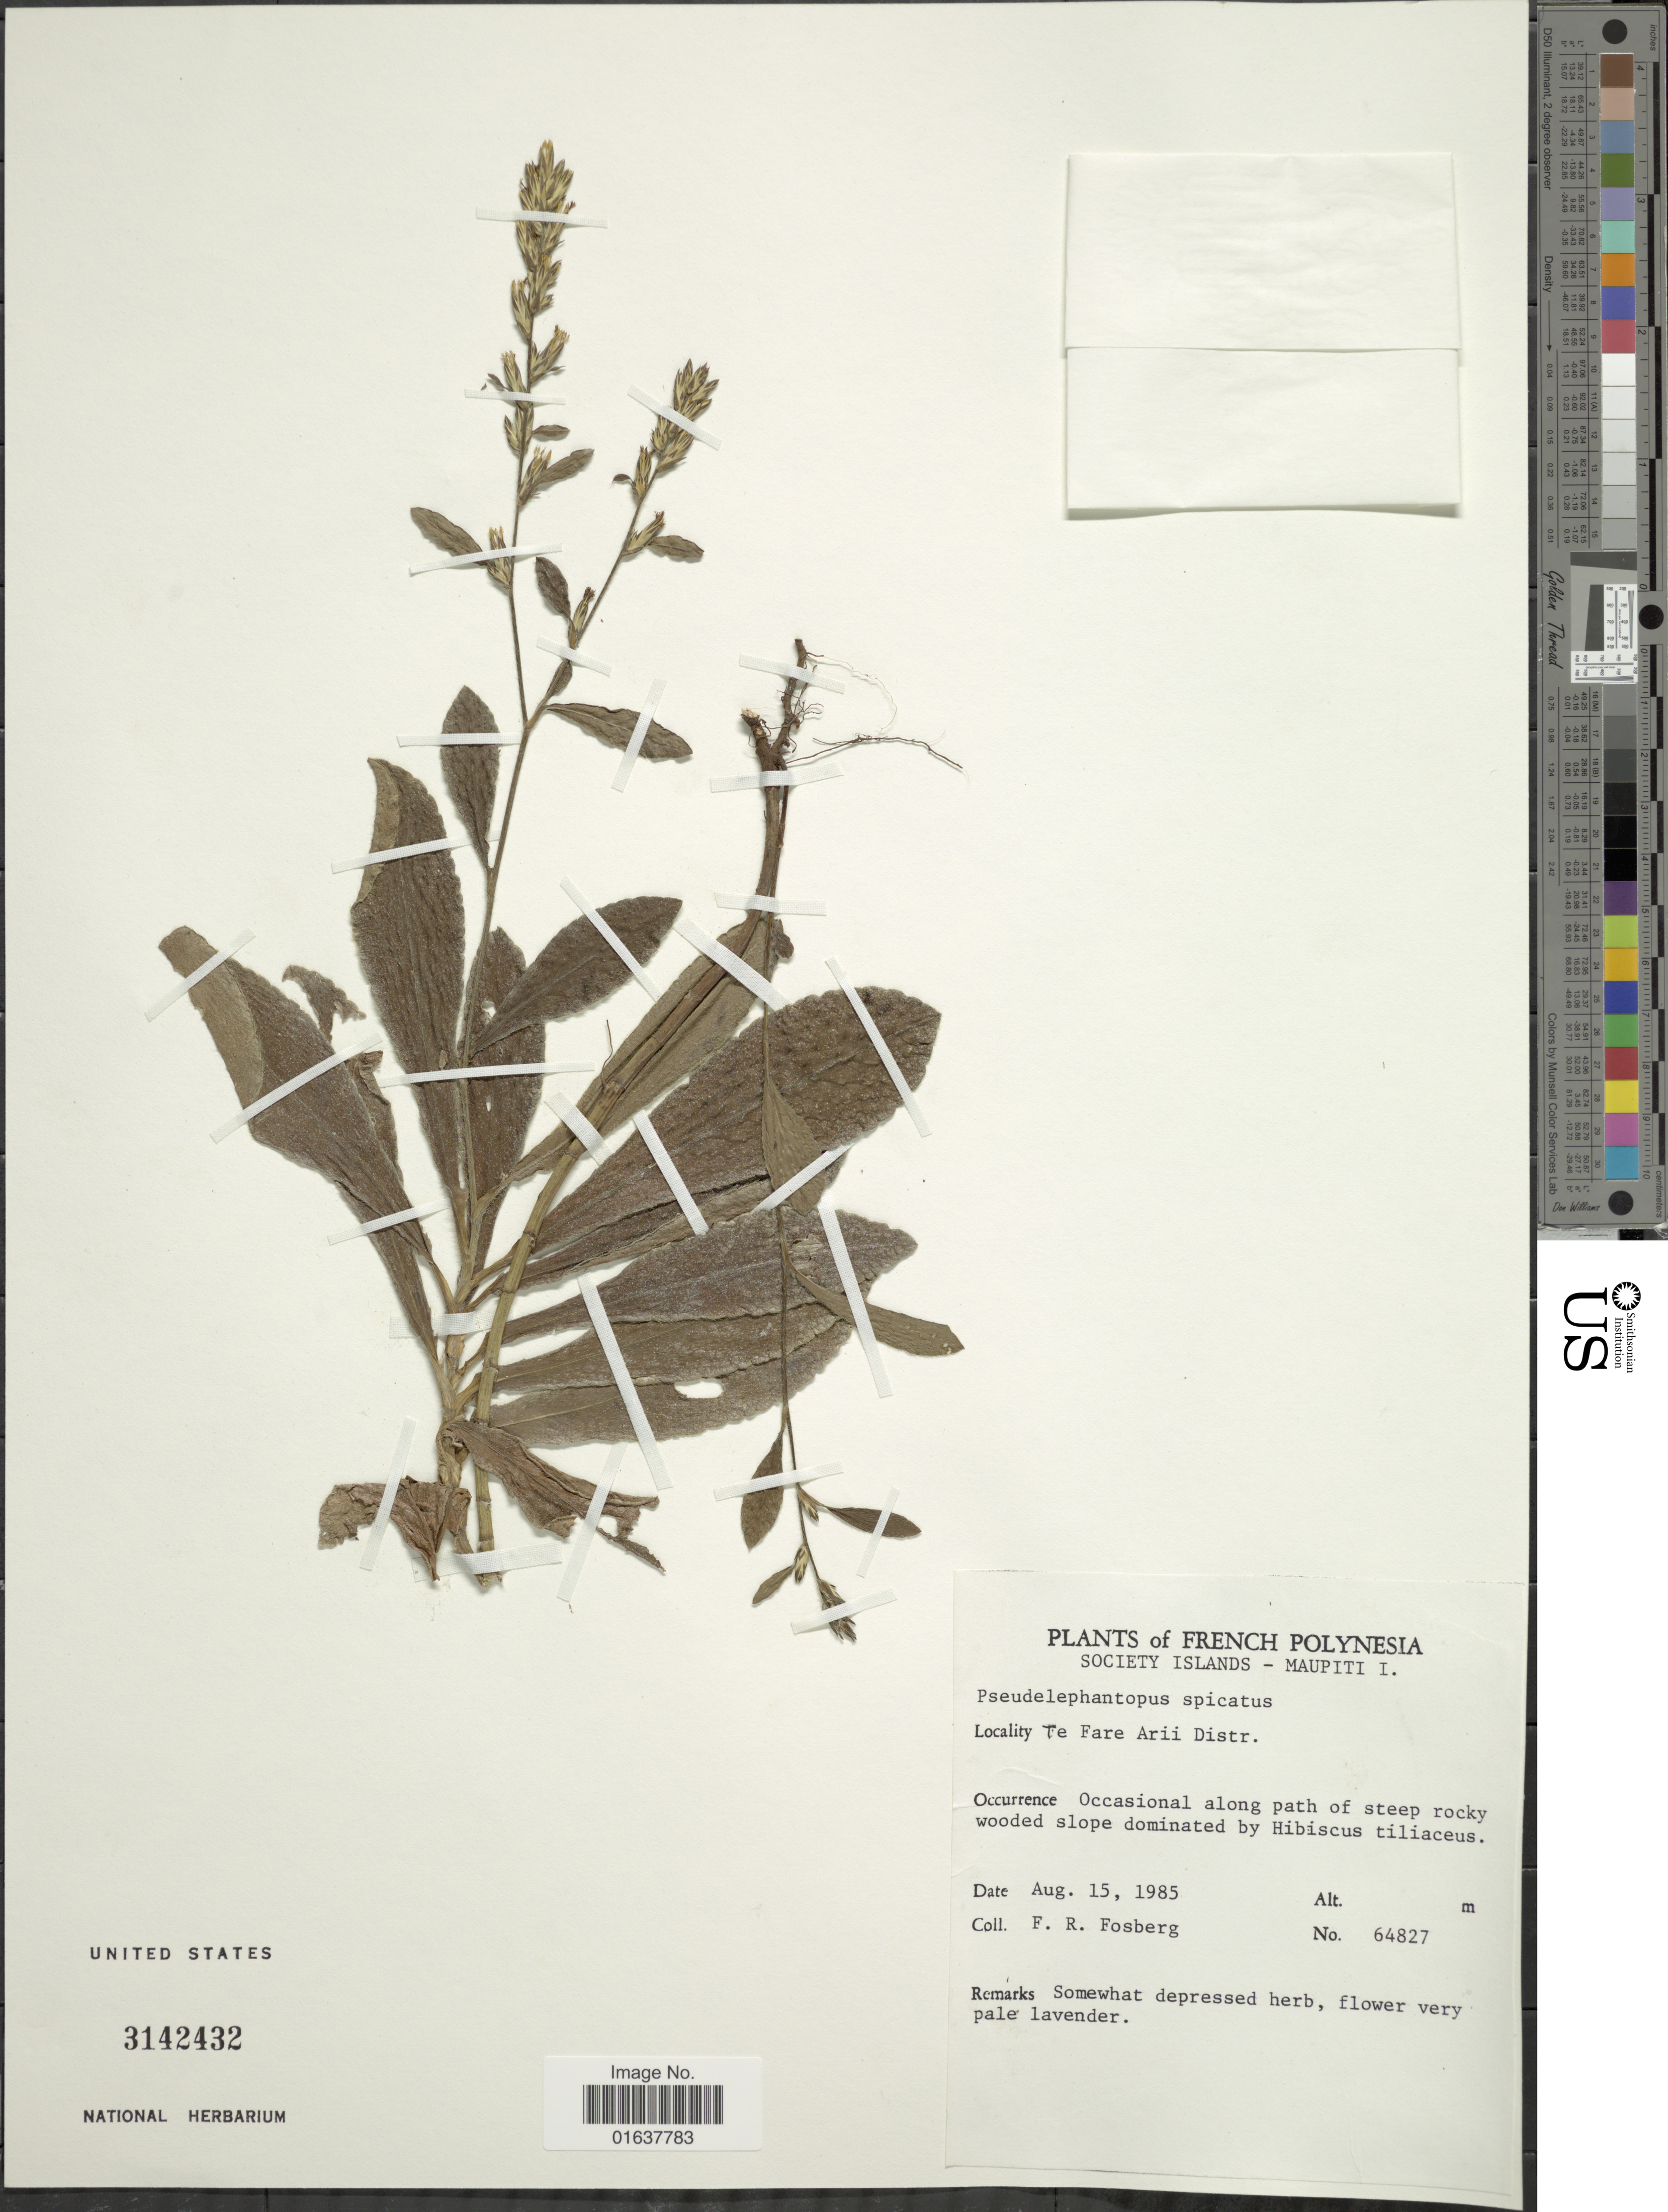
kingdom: Plantae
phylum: Tracheophyta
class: Magnoliopsida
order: Asterales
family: Asteraceae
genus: Pseudelephantopus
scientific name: Pseudelephantopus spicatus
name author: (Juss. ex Aubl.) C.F. Baker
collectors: F. R. Fosberg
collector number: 64827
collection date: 1985-08-15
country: French Polynesia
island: Maupiti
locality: Society Islands. Maupiti I. Te Fare Arii Distr.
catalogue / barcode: US 3142432